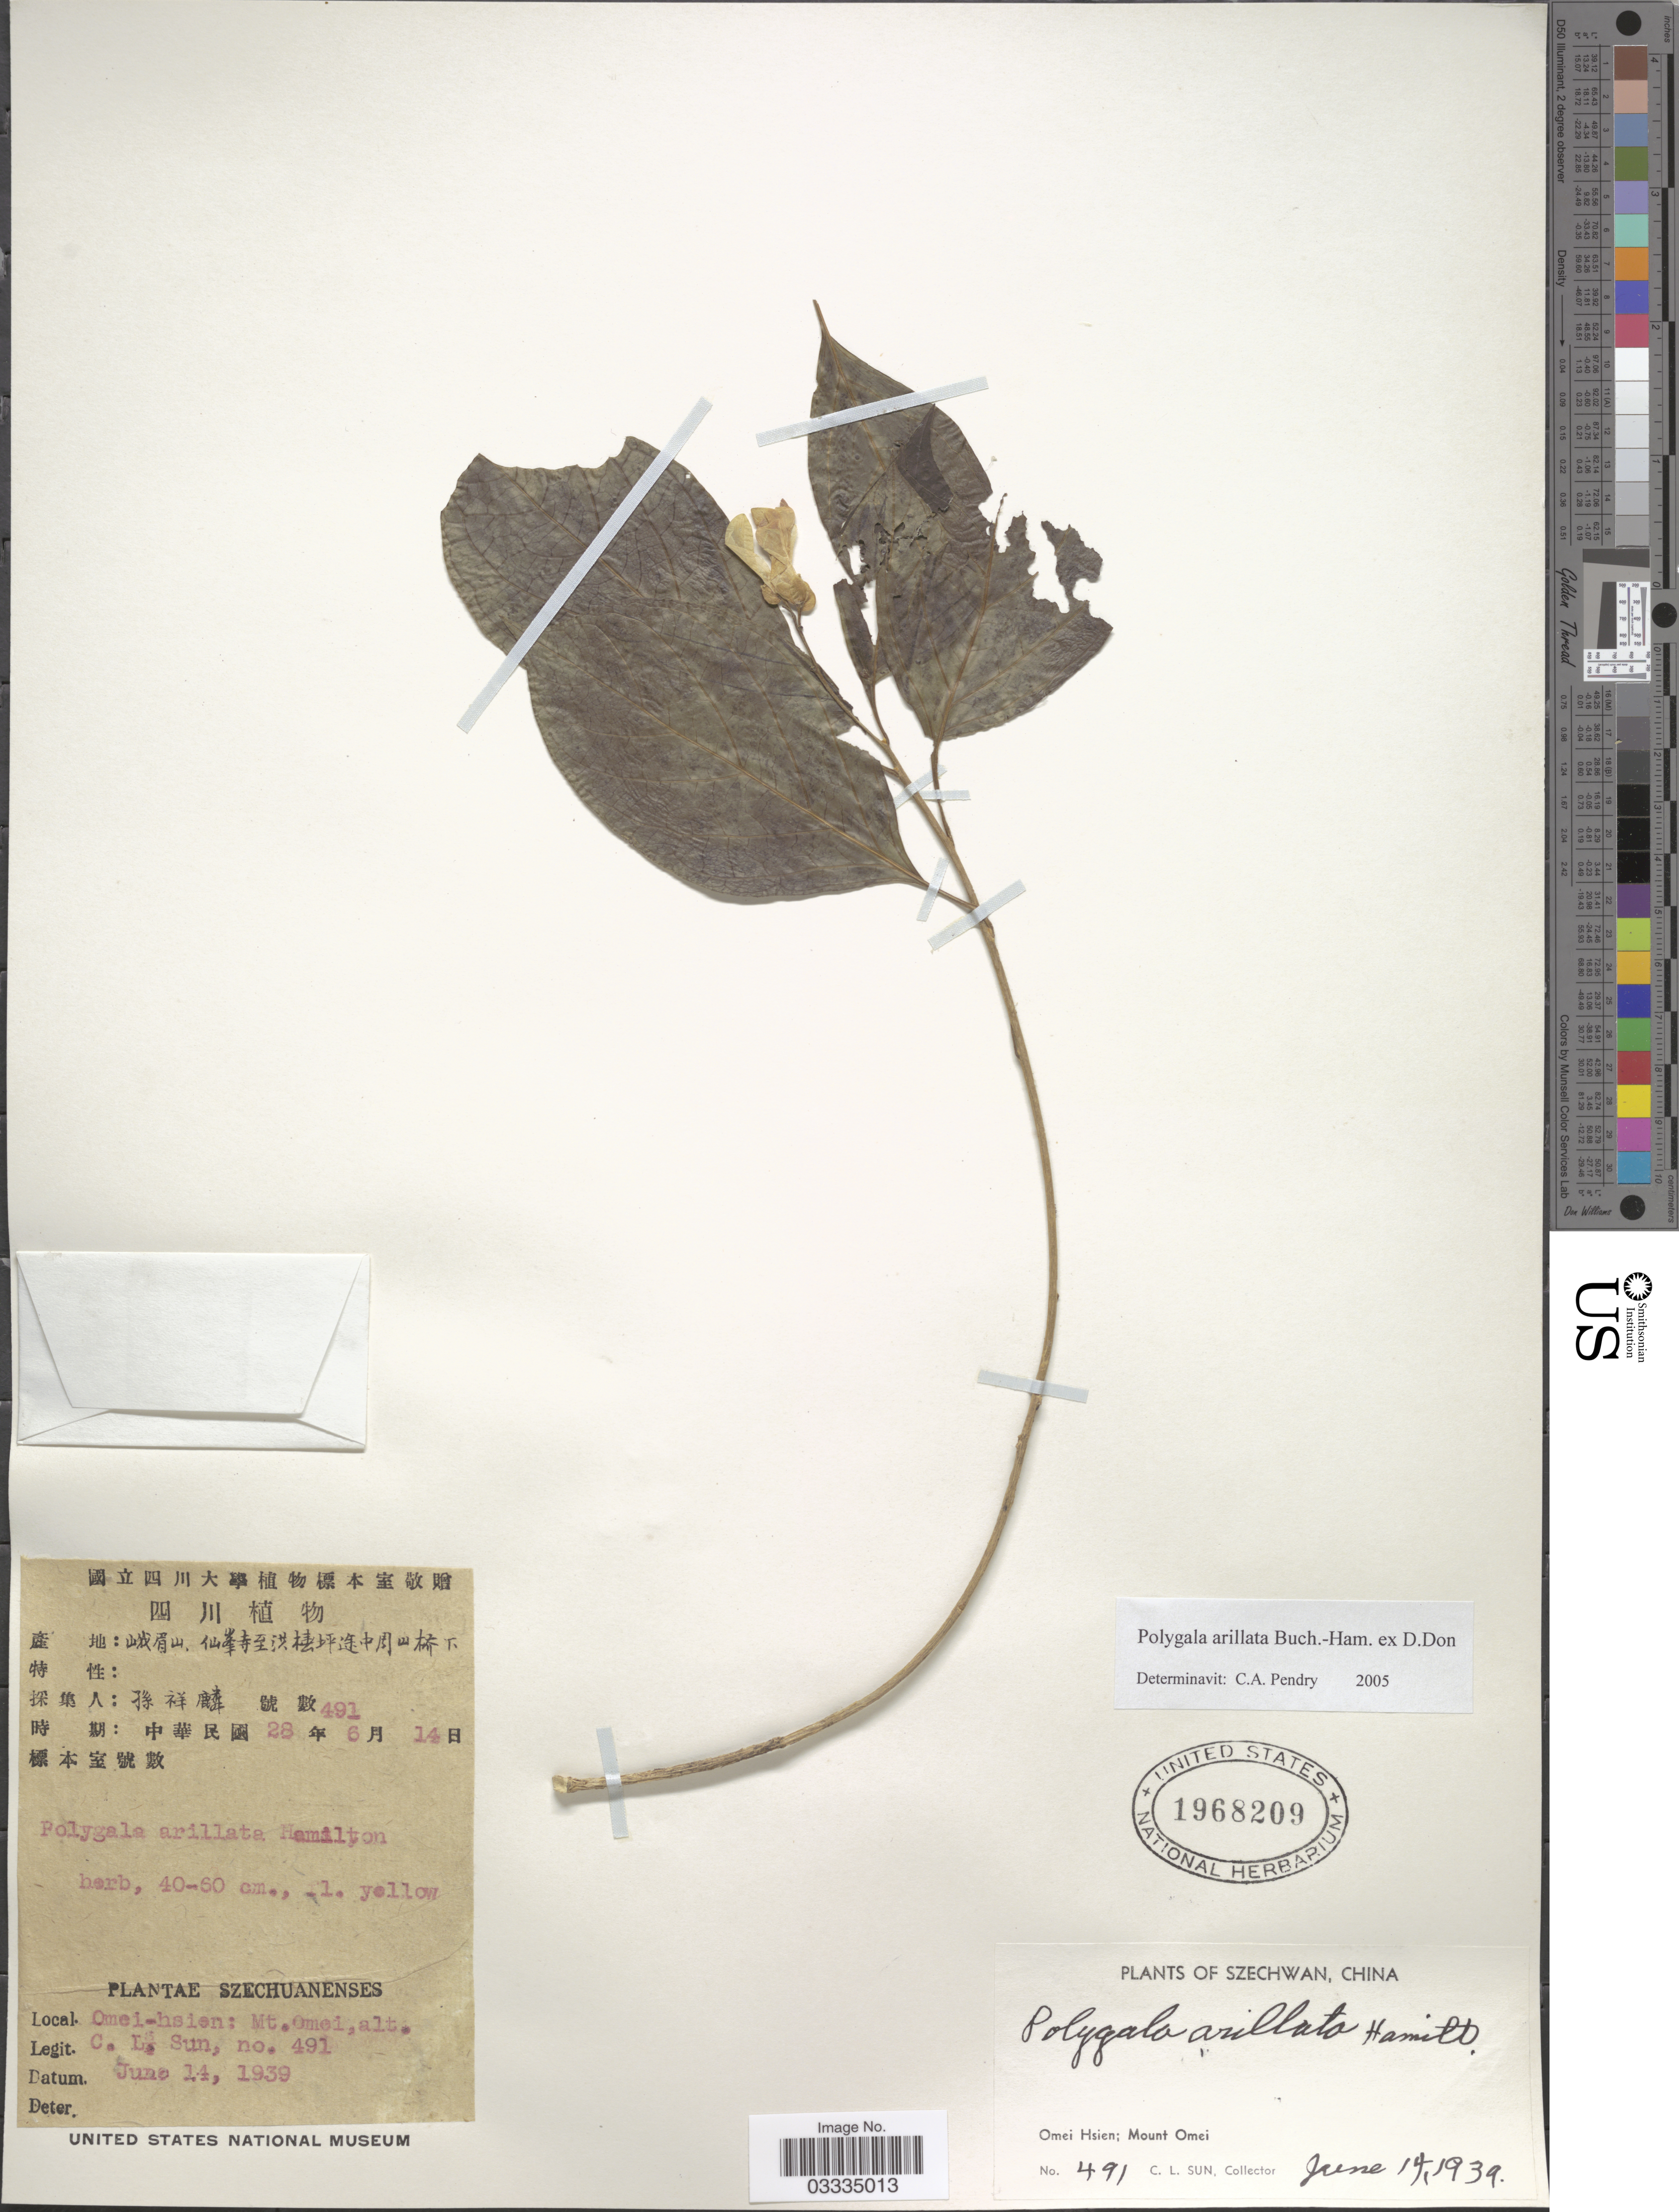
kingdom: Plantae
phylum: Tracheophyta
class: Magnoliopsida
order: Fabales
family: Polygalaceae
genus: Polygala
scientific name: Polygala arillata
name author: Buch.-Ham. ex D. Don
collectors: C. Sun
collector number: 491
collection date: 1939-06-14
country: China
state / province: Sichuan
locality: Szechwan. Omei Hsien; Mount Omei.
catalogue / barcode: US 1968209